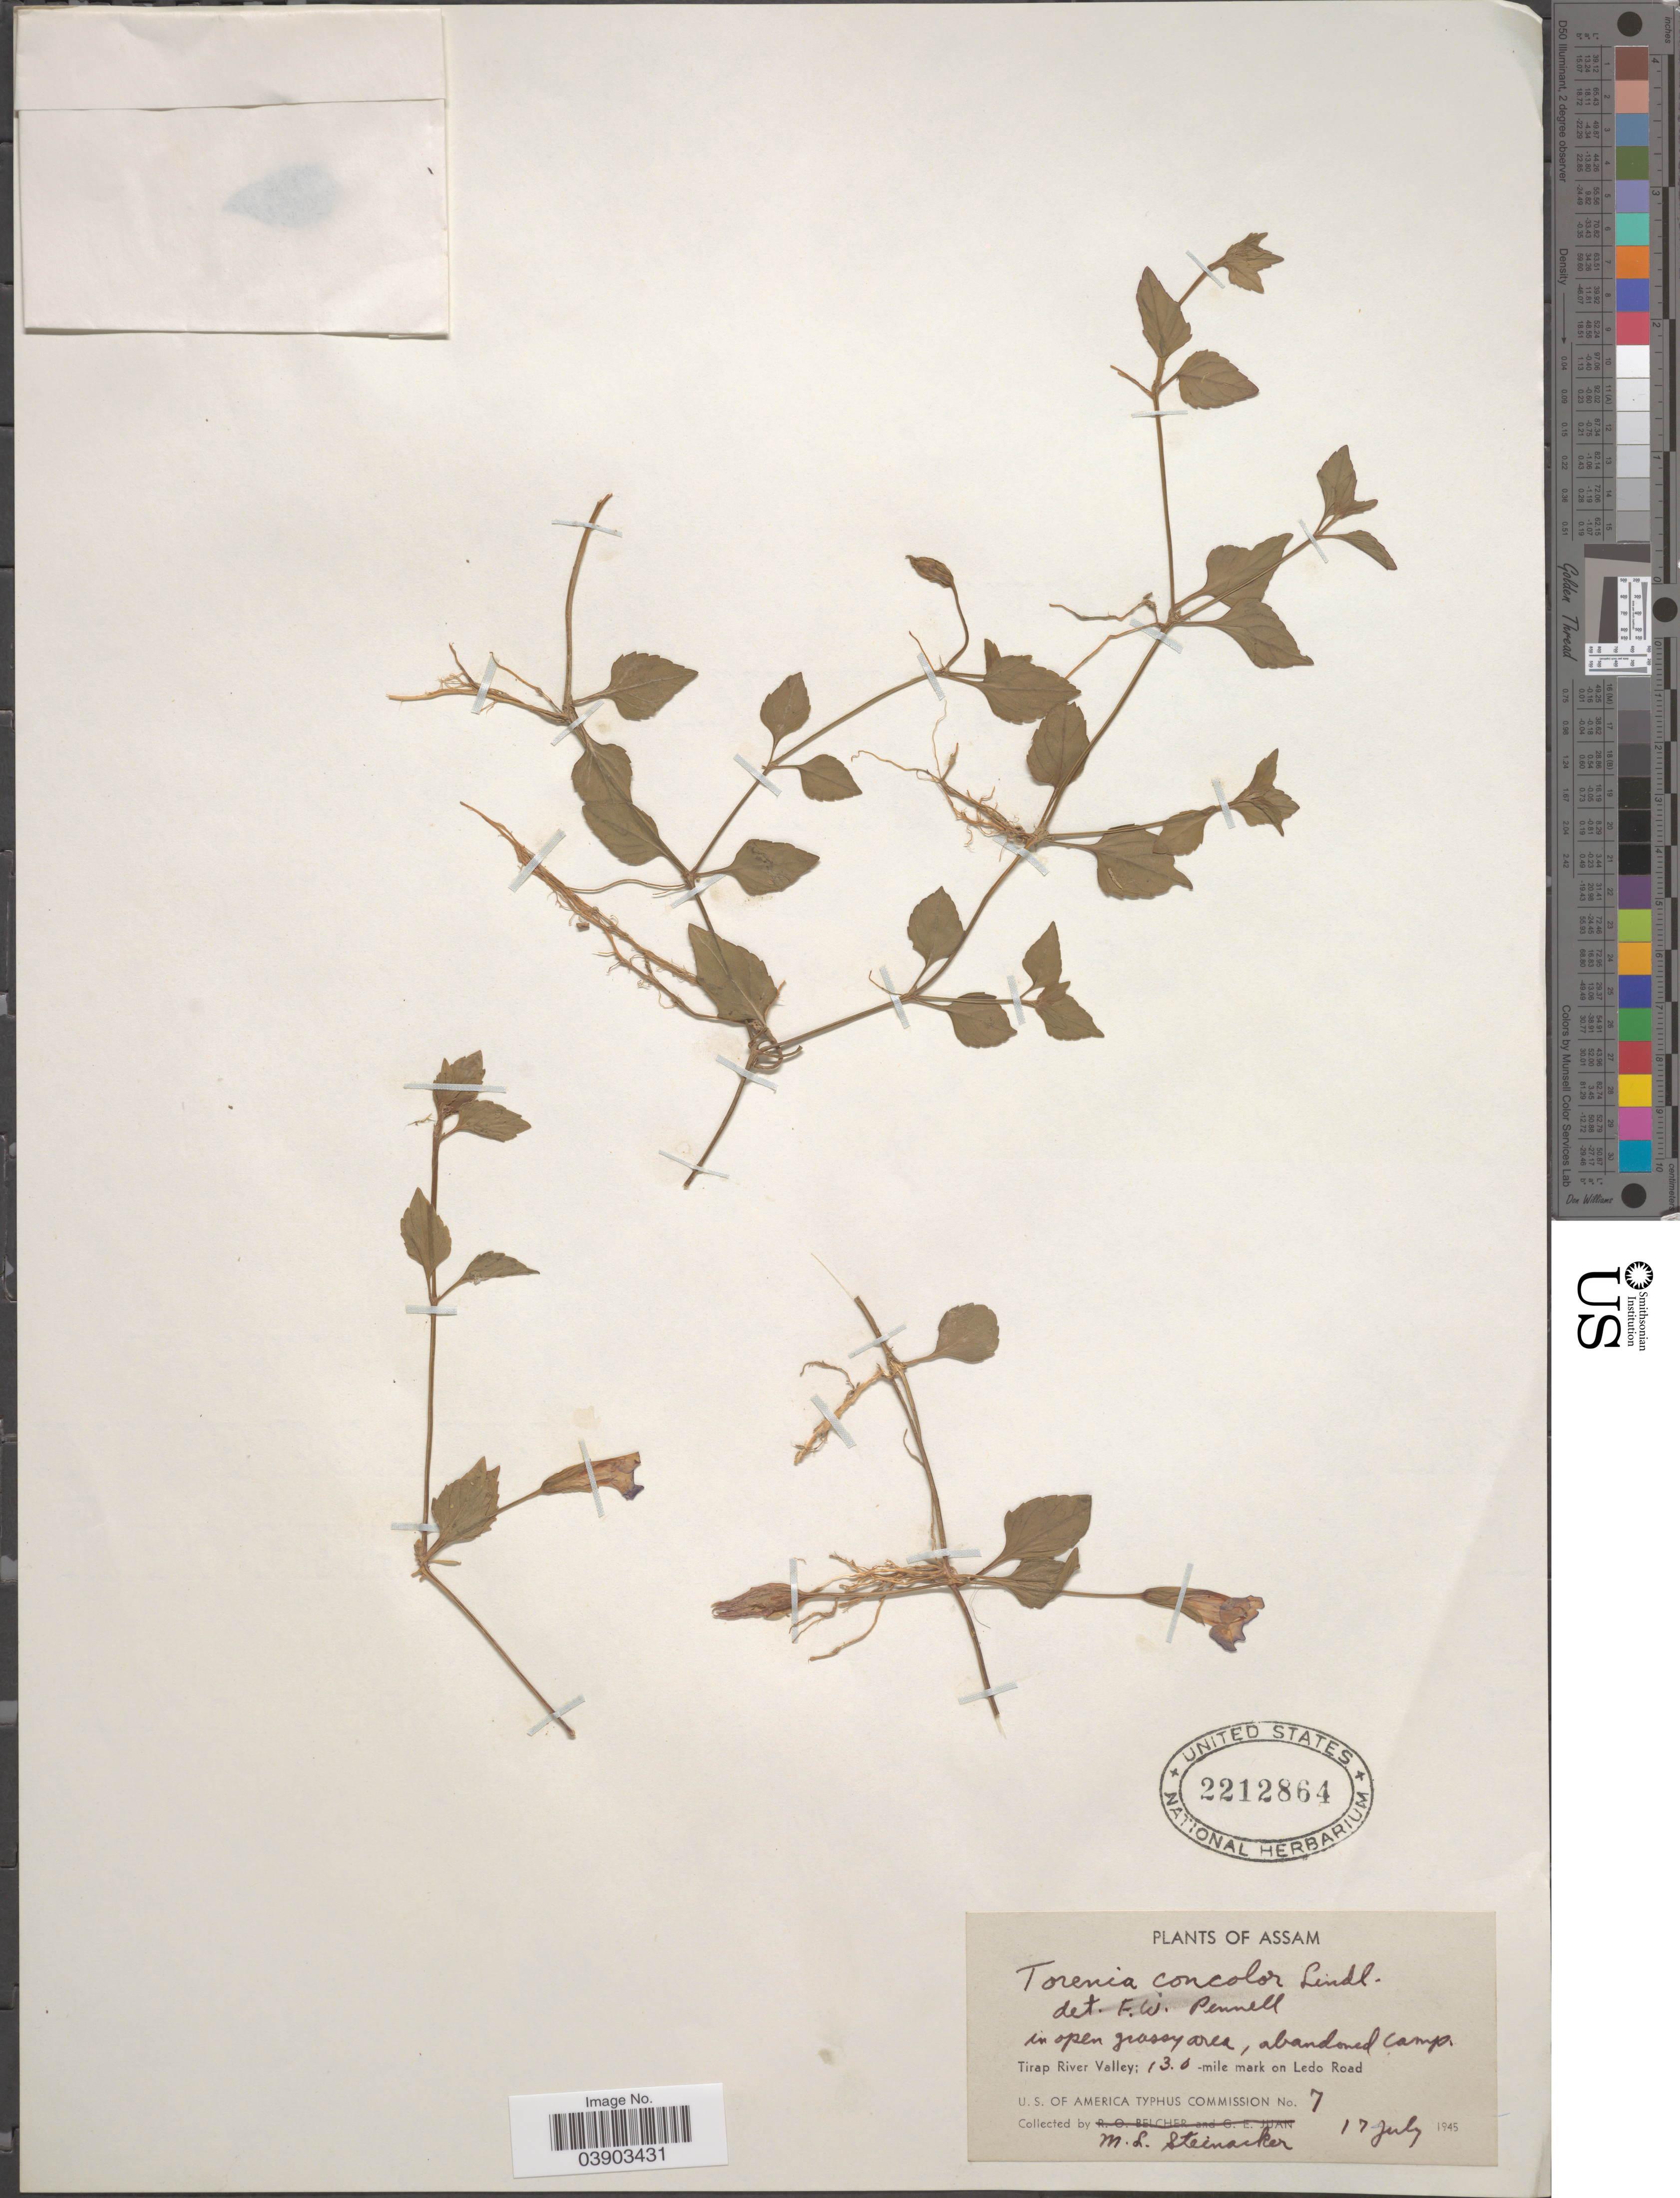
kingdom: Plantae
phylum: Tracheophyta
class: Magnoliopsida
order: Lamiales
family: Linderniaceae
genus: Torenia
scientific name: Torenia concolor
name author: Lindl.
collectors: M. Steinacker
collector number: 7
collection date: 1945-07-17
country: India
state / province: Assam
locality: Tirap River Valley; 13.0 -mile mark on Ledo Road.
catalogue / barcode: US 2212864